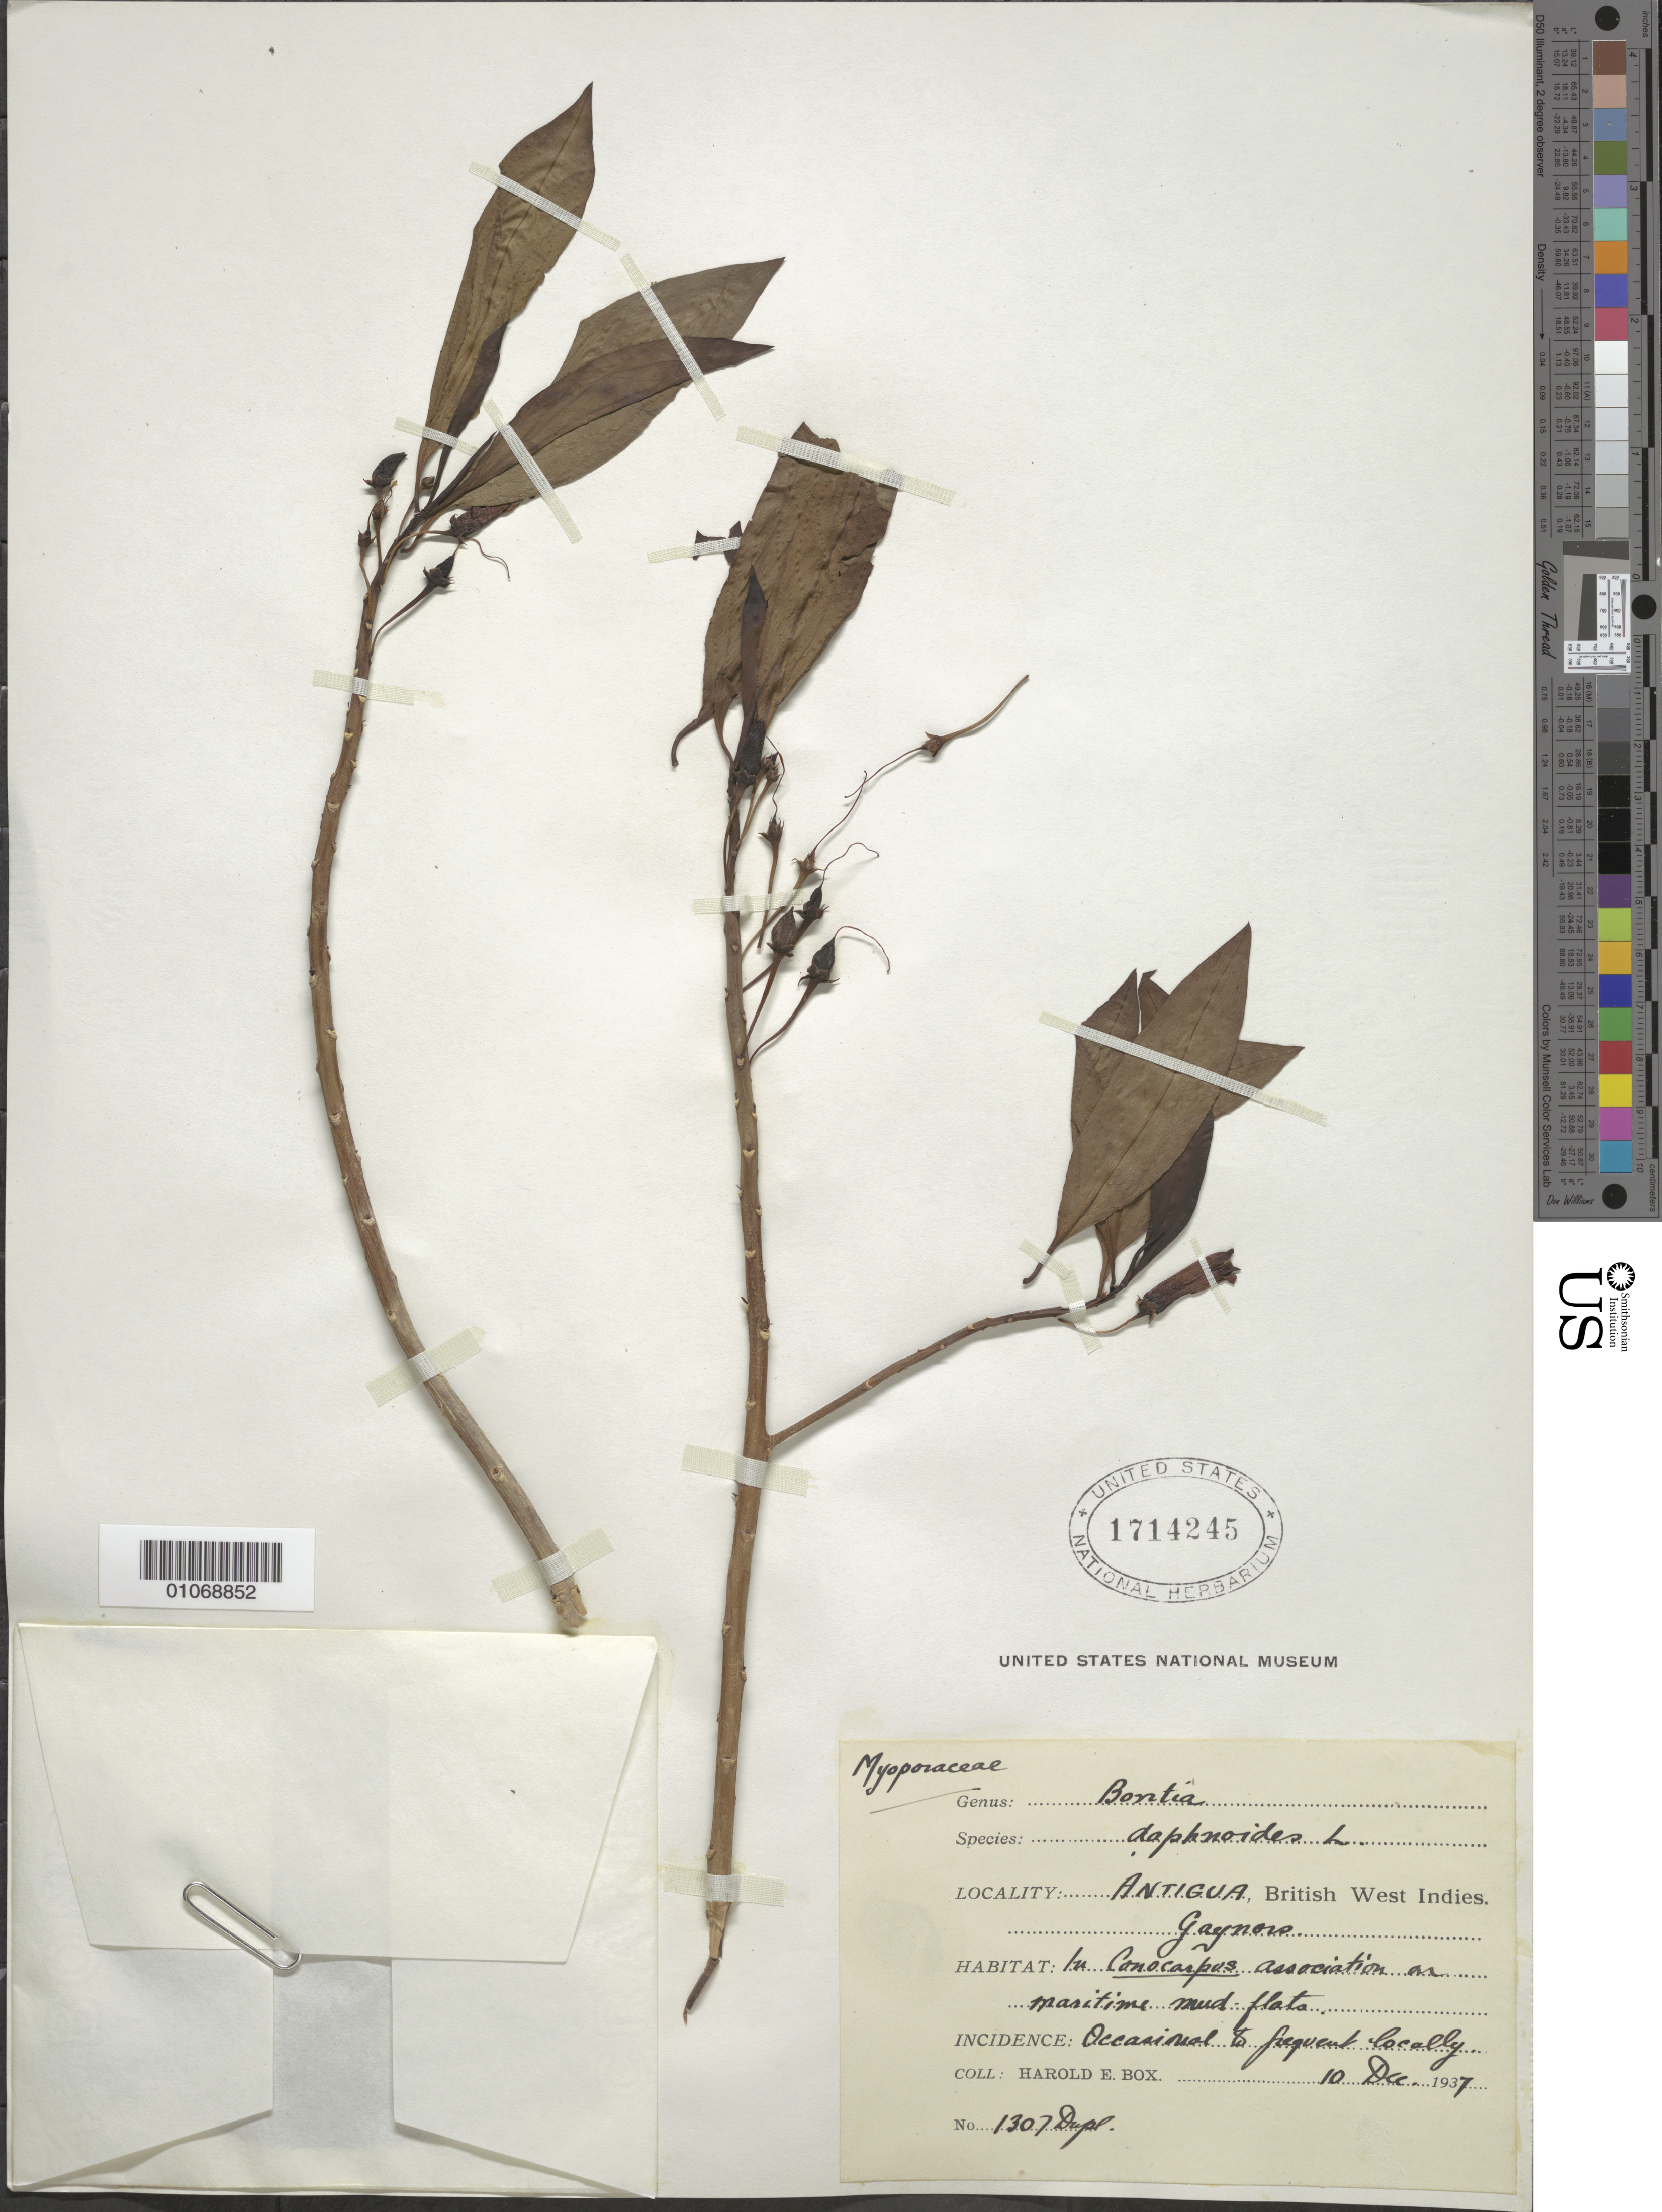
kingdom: Plantae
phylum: Tracheophyta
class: Magnoliopsida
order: Lamiales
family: Scrophulariaceae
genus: Bontia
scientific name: Bontia daphnoides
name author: L.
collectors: H. E. Box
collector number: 1307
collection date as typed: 10 Dec 1937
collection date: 1937-12-10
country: Antigua and Barbuda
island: Leeward Is.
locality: La Conocarpus association on maritime mud flats.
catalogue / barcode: US 1714245